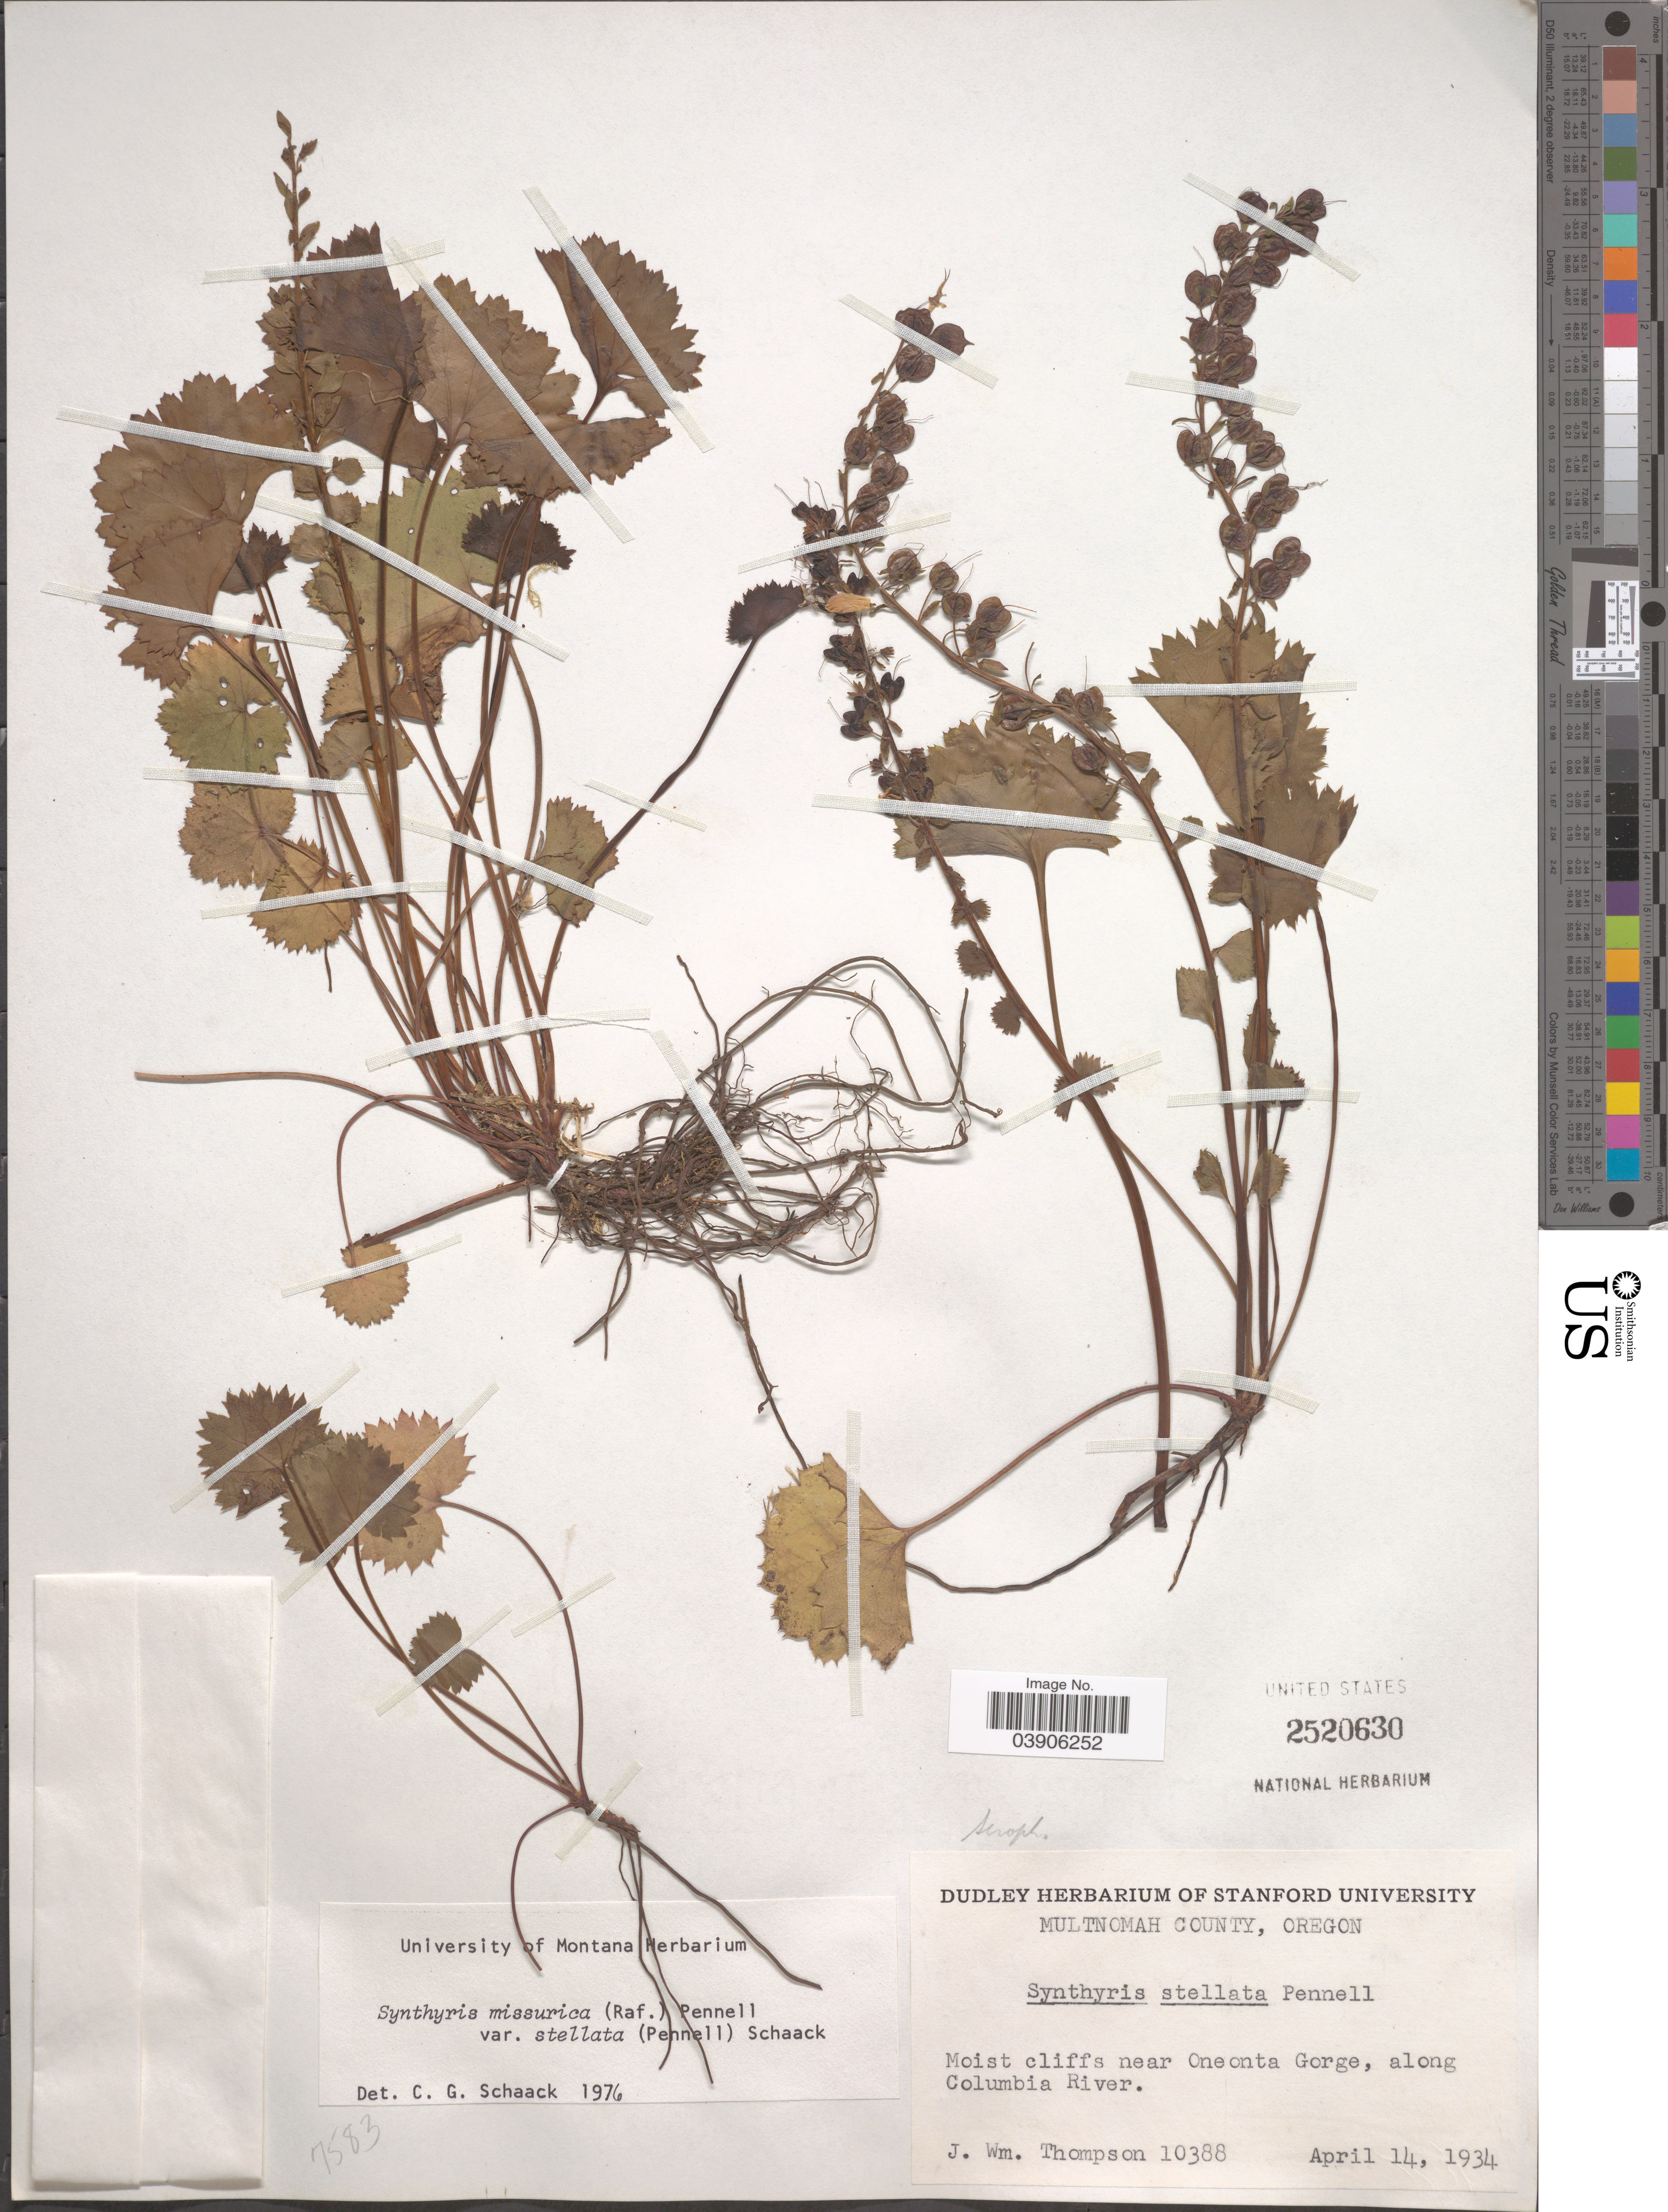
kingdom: Plantae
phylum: Tracheophyta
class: Magnoliopsida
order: Lamiales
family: Plantaginaceae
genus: Synthyris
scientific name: Synthyris missurica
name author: (Raf.) Pennell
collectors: J. W. Thompson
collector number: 10388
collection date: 1934-04-14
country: United States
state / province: Oregon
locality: Multnomah County. Moist cliffs near Oneanta Gorge, along Columbia River.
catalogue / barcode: US 2520630